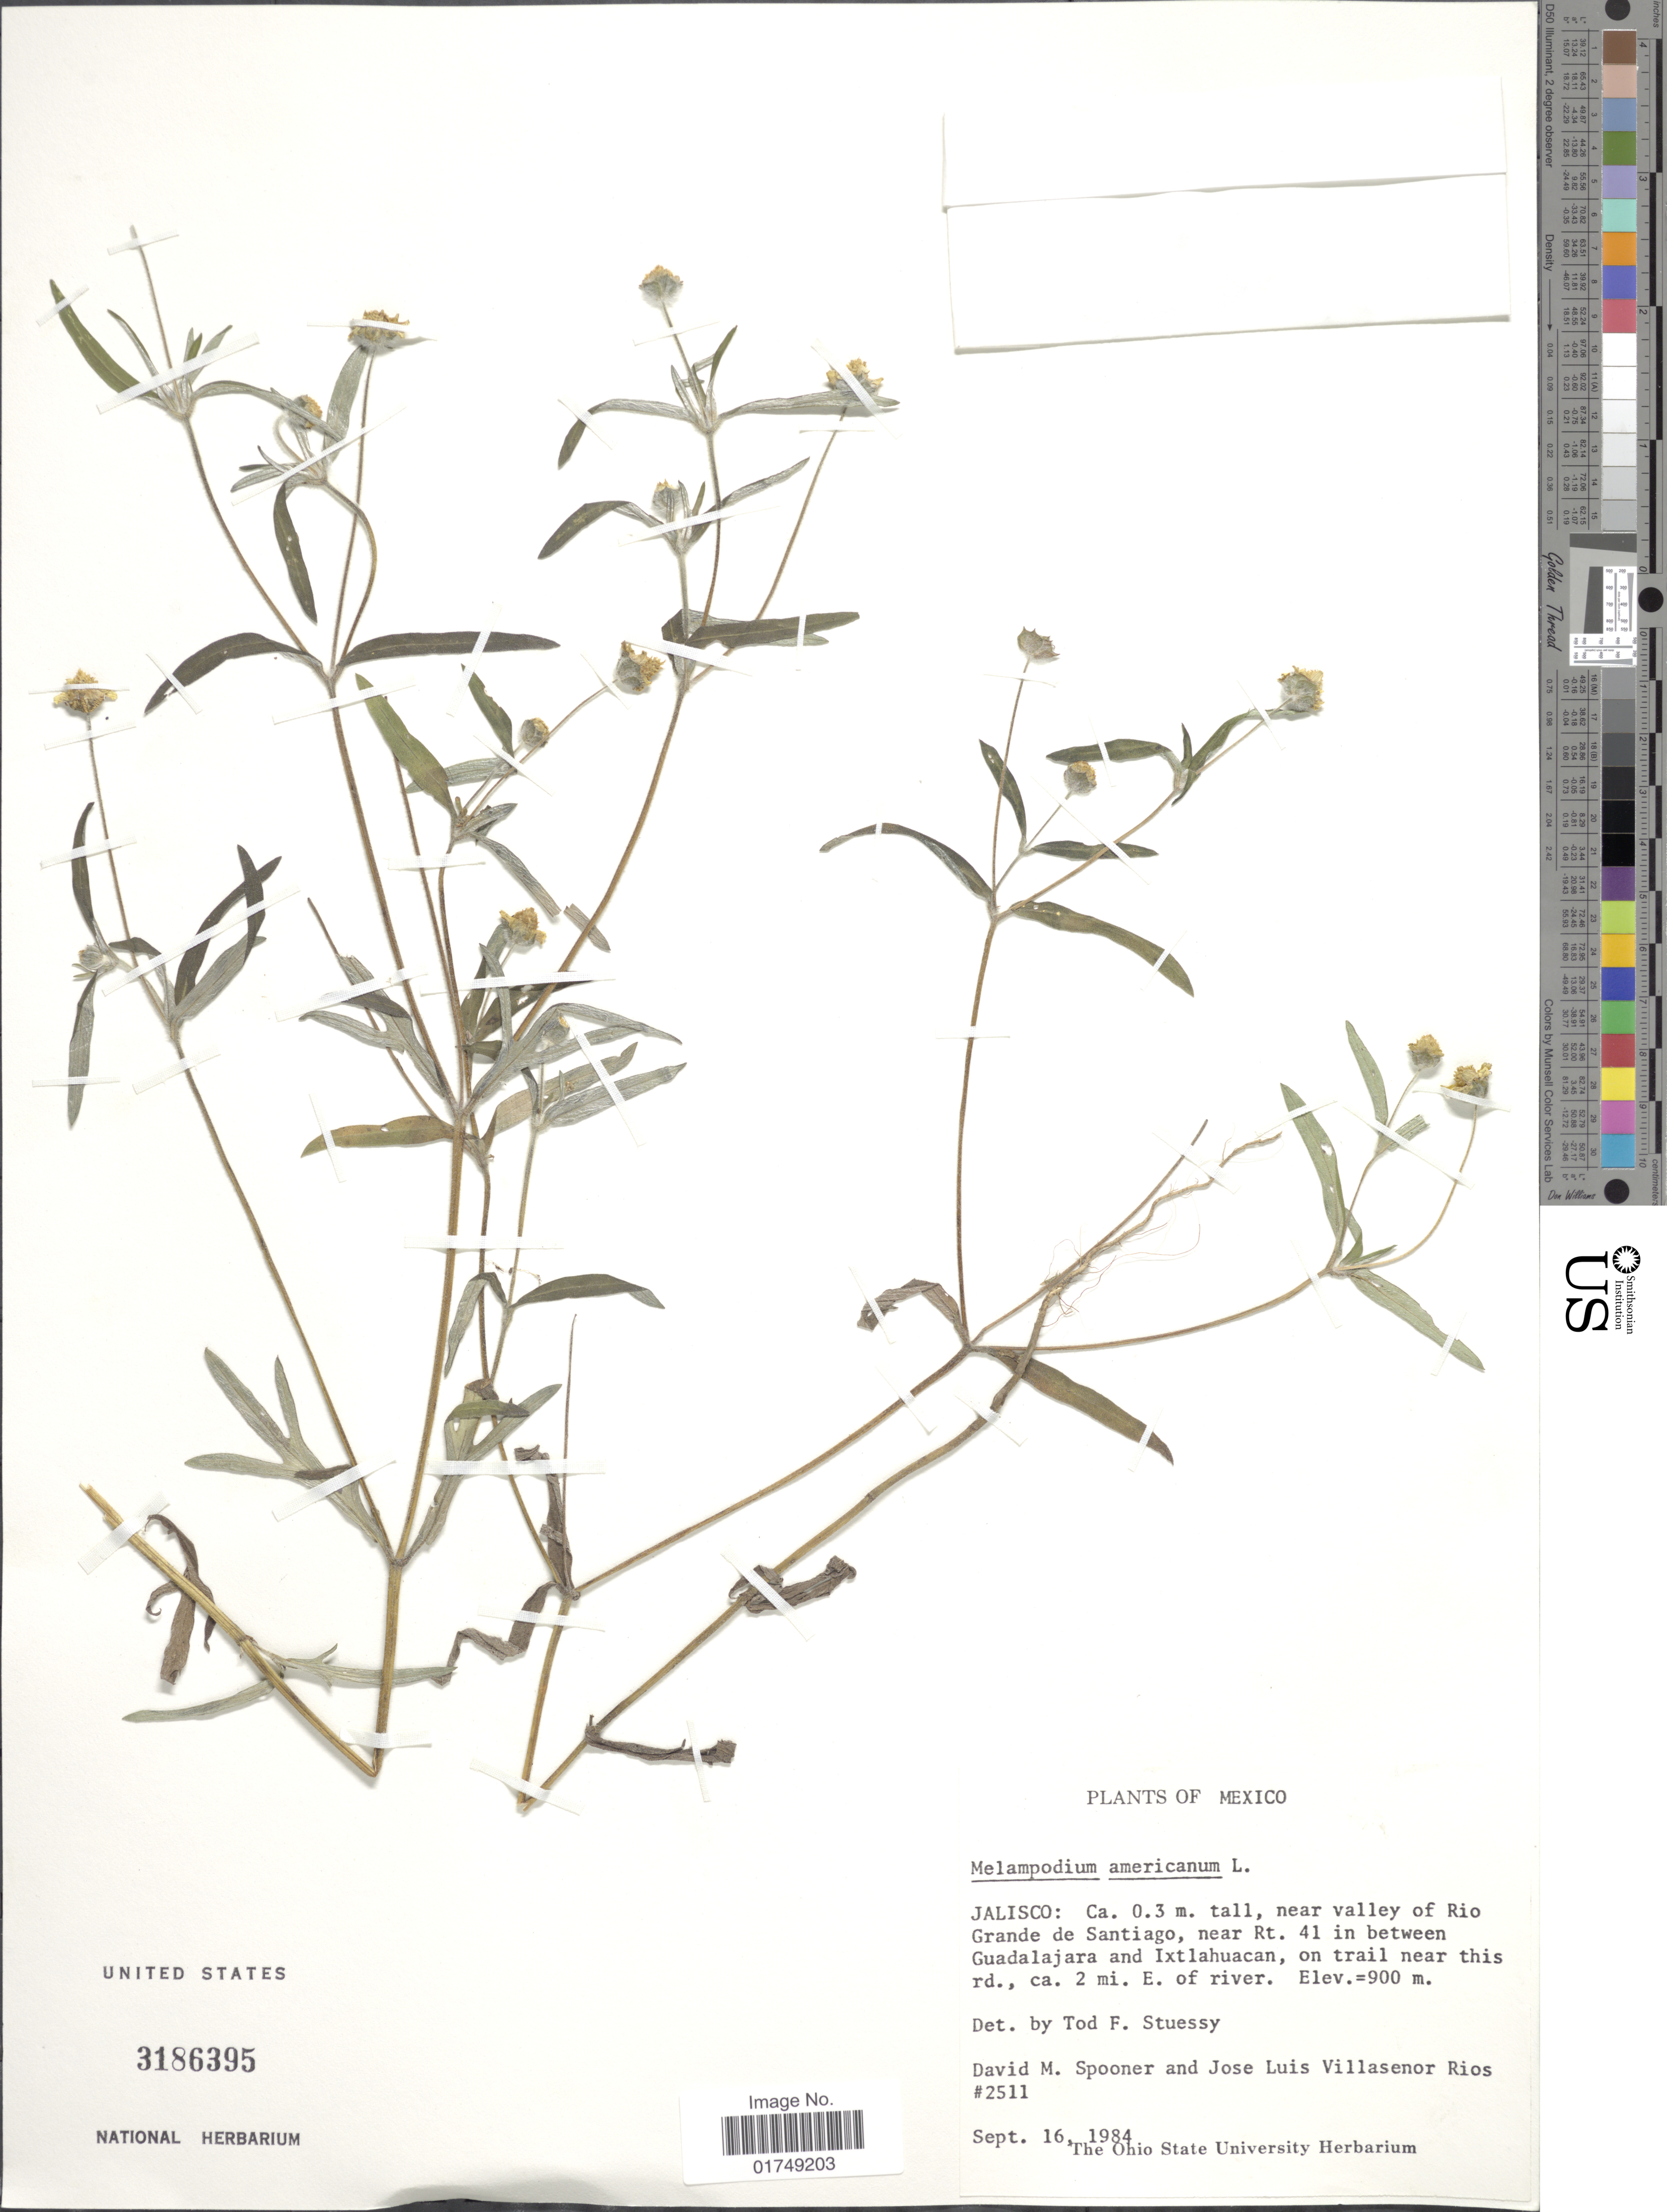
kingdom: Plantae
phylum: Tracheophyta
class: Magnoliopsida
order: Asterales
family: Asteraceae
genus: Melampodium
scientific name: Melampodium americanum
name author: L.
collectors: D. Spooner & J. L. Villasenor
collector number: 2511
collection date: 1984-09-16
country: Mexico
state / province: Jalisco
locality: Near valley of Rio Grande de Santiago, near Rt. 41 in between Guadalajara and Ixtlahuacan, on trail near this rd., ca 2 mi E of river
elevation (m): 900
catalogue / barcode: US 3186395